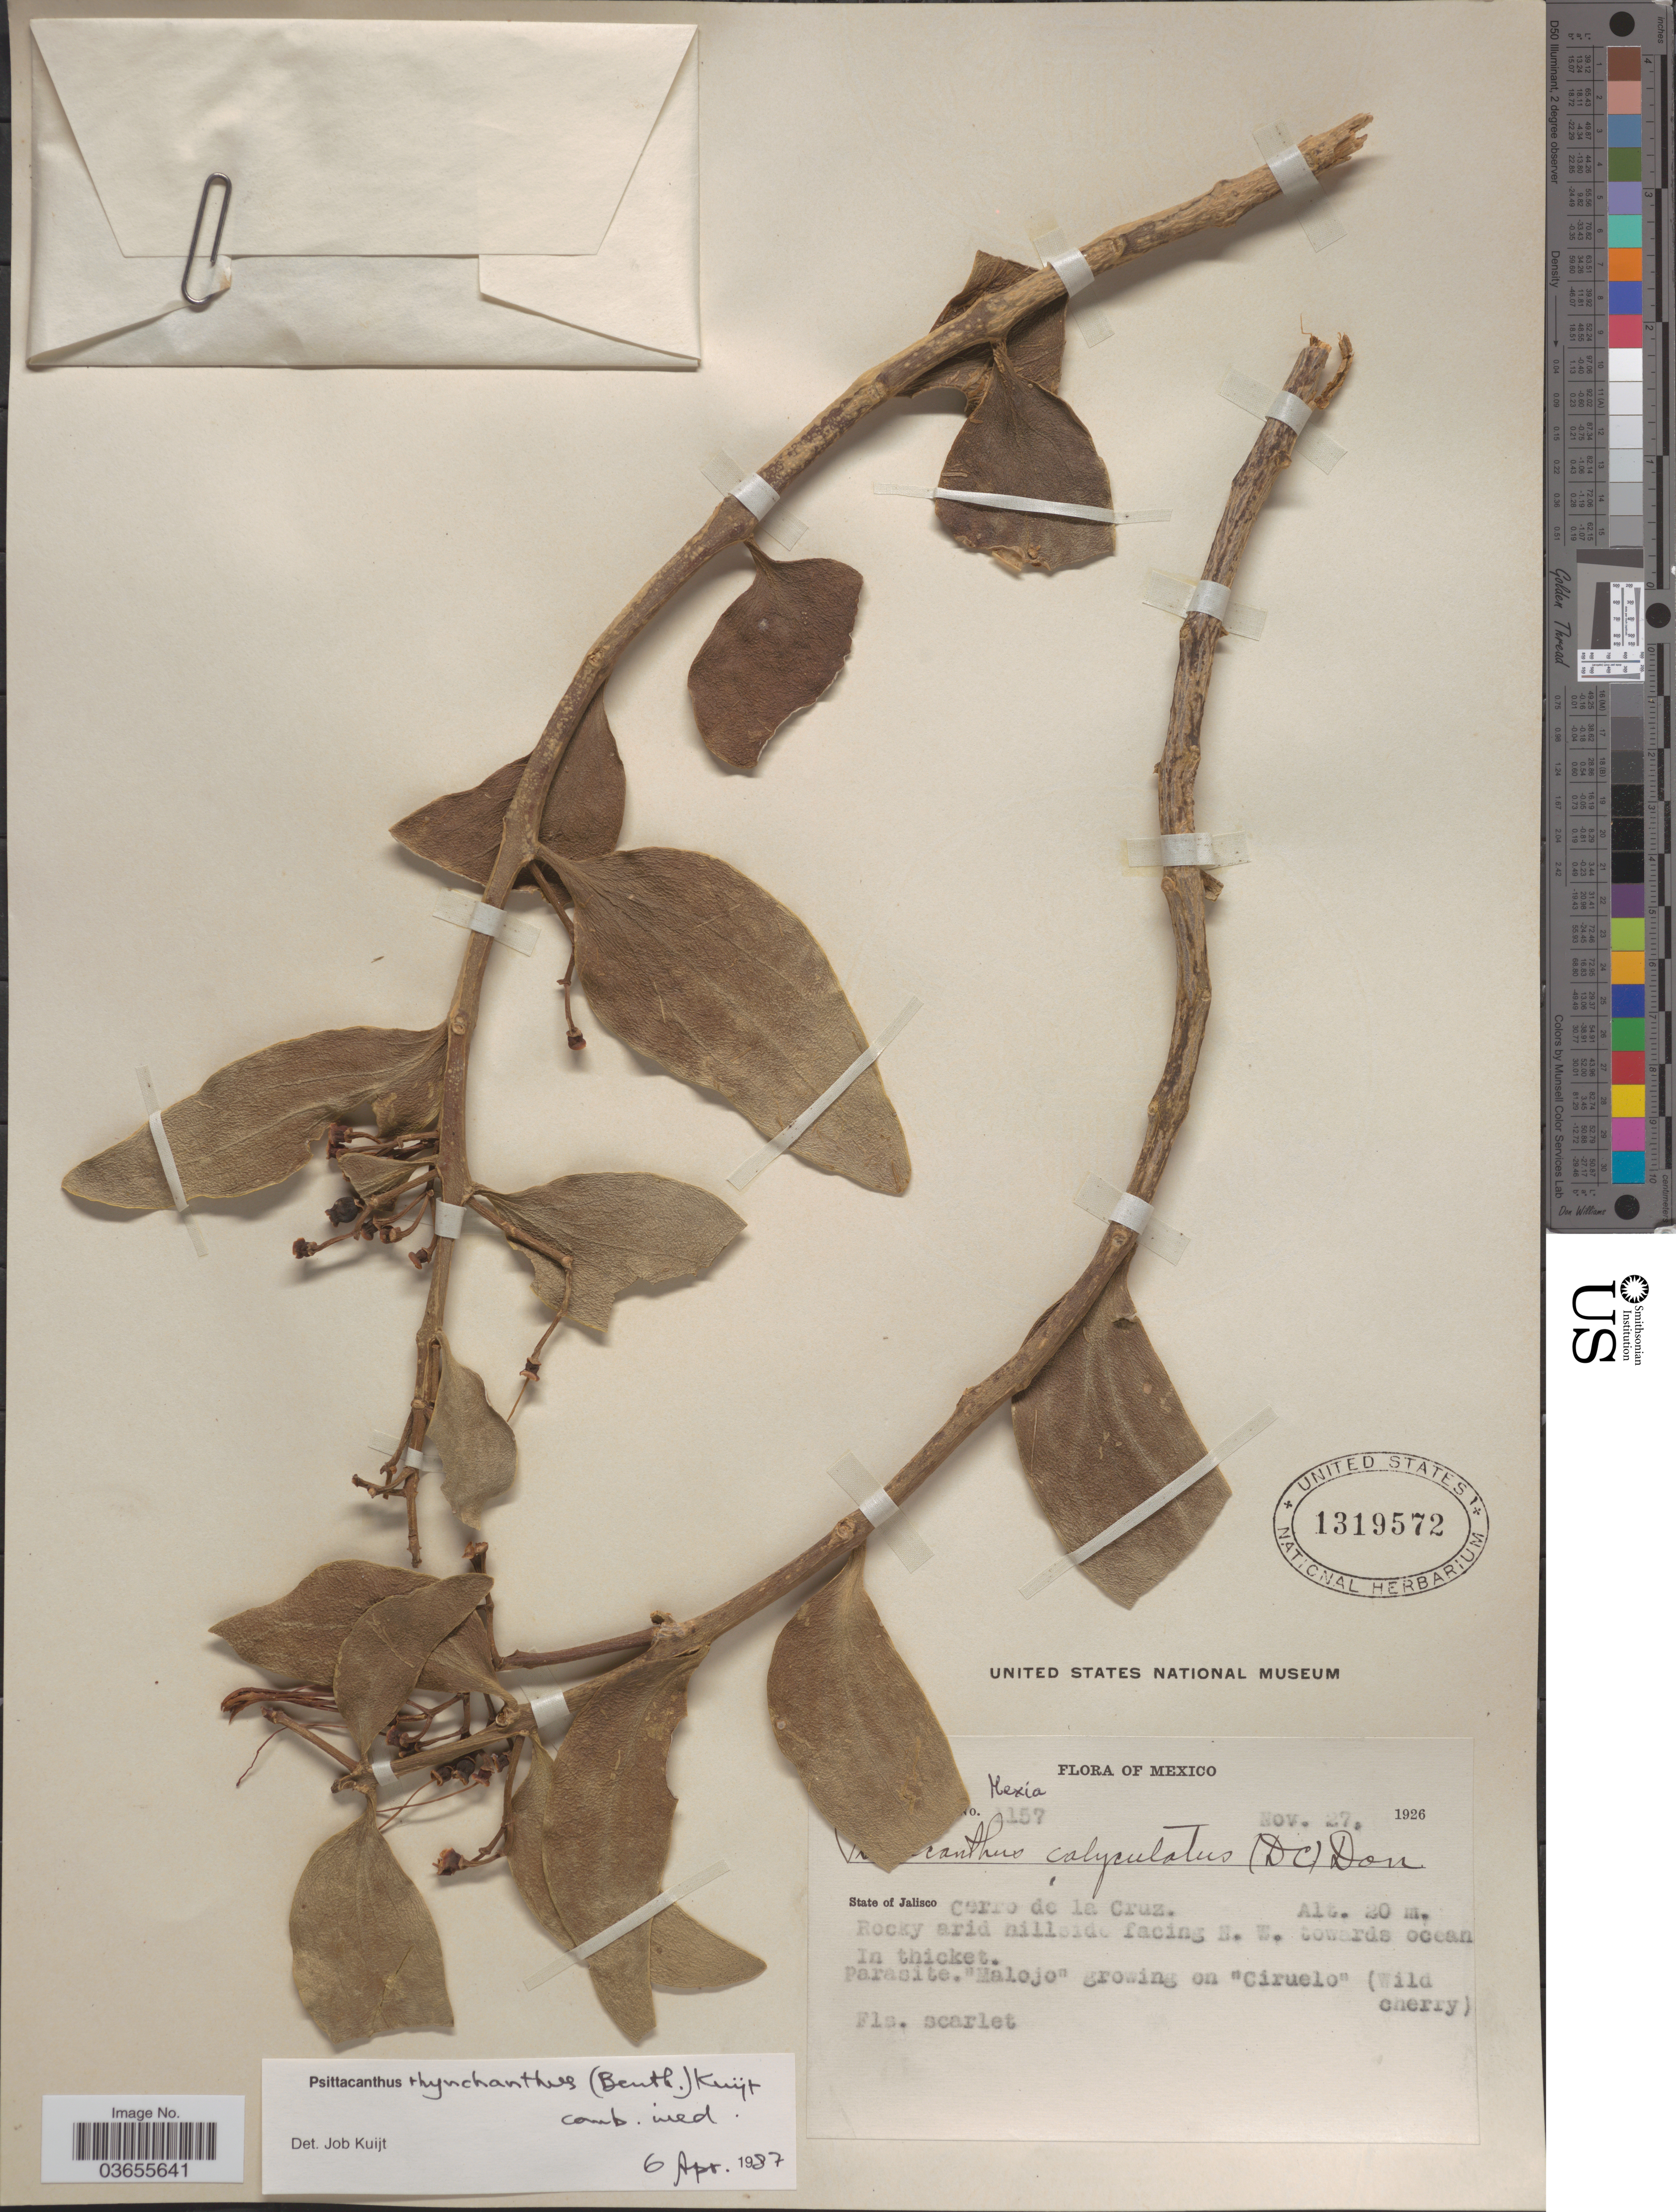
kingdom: Plantae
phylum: Tracheophyta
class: Magnoliopsida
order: Santalales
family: Loranthaceae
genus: Psittacanthus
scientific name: Psittacanthus rhynchanthus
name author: (Benth.) Kuijt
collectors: -. Mexia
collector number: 1157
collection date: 1926-11-27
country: Mexico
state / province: Jalisco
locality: Cerro de la Cruz. Rocky arid hillside facing N. W. towards ocean.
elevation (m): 20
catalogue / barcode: US 1319572